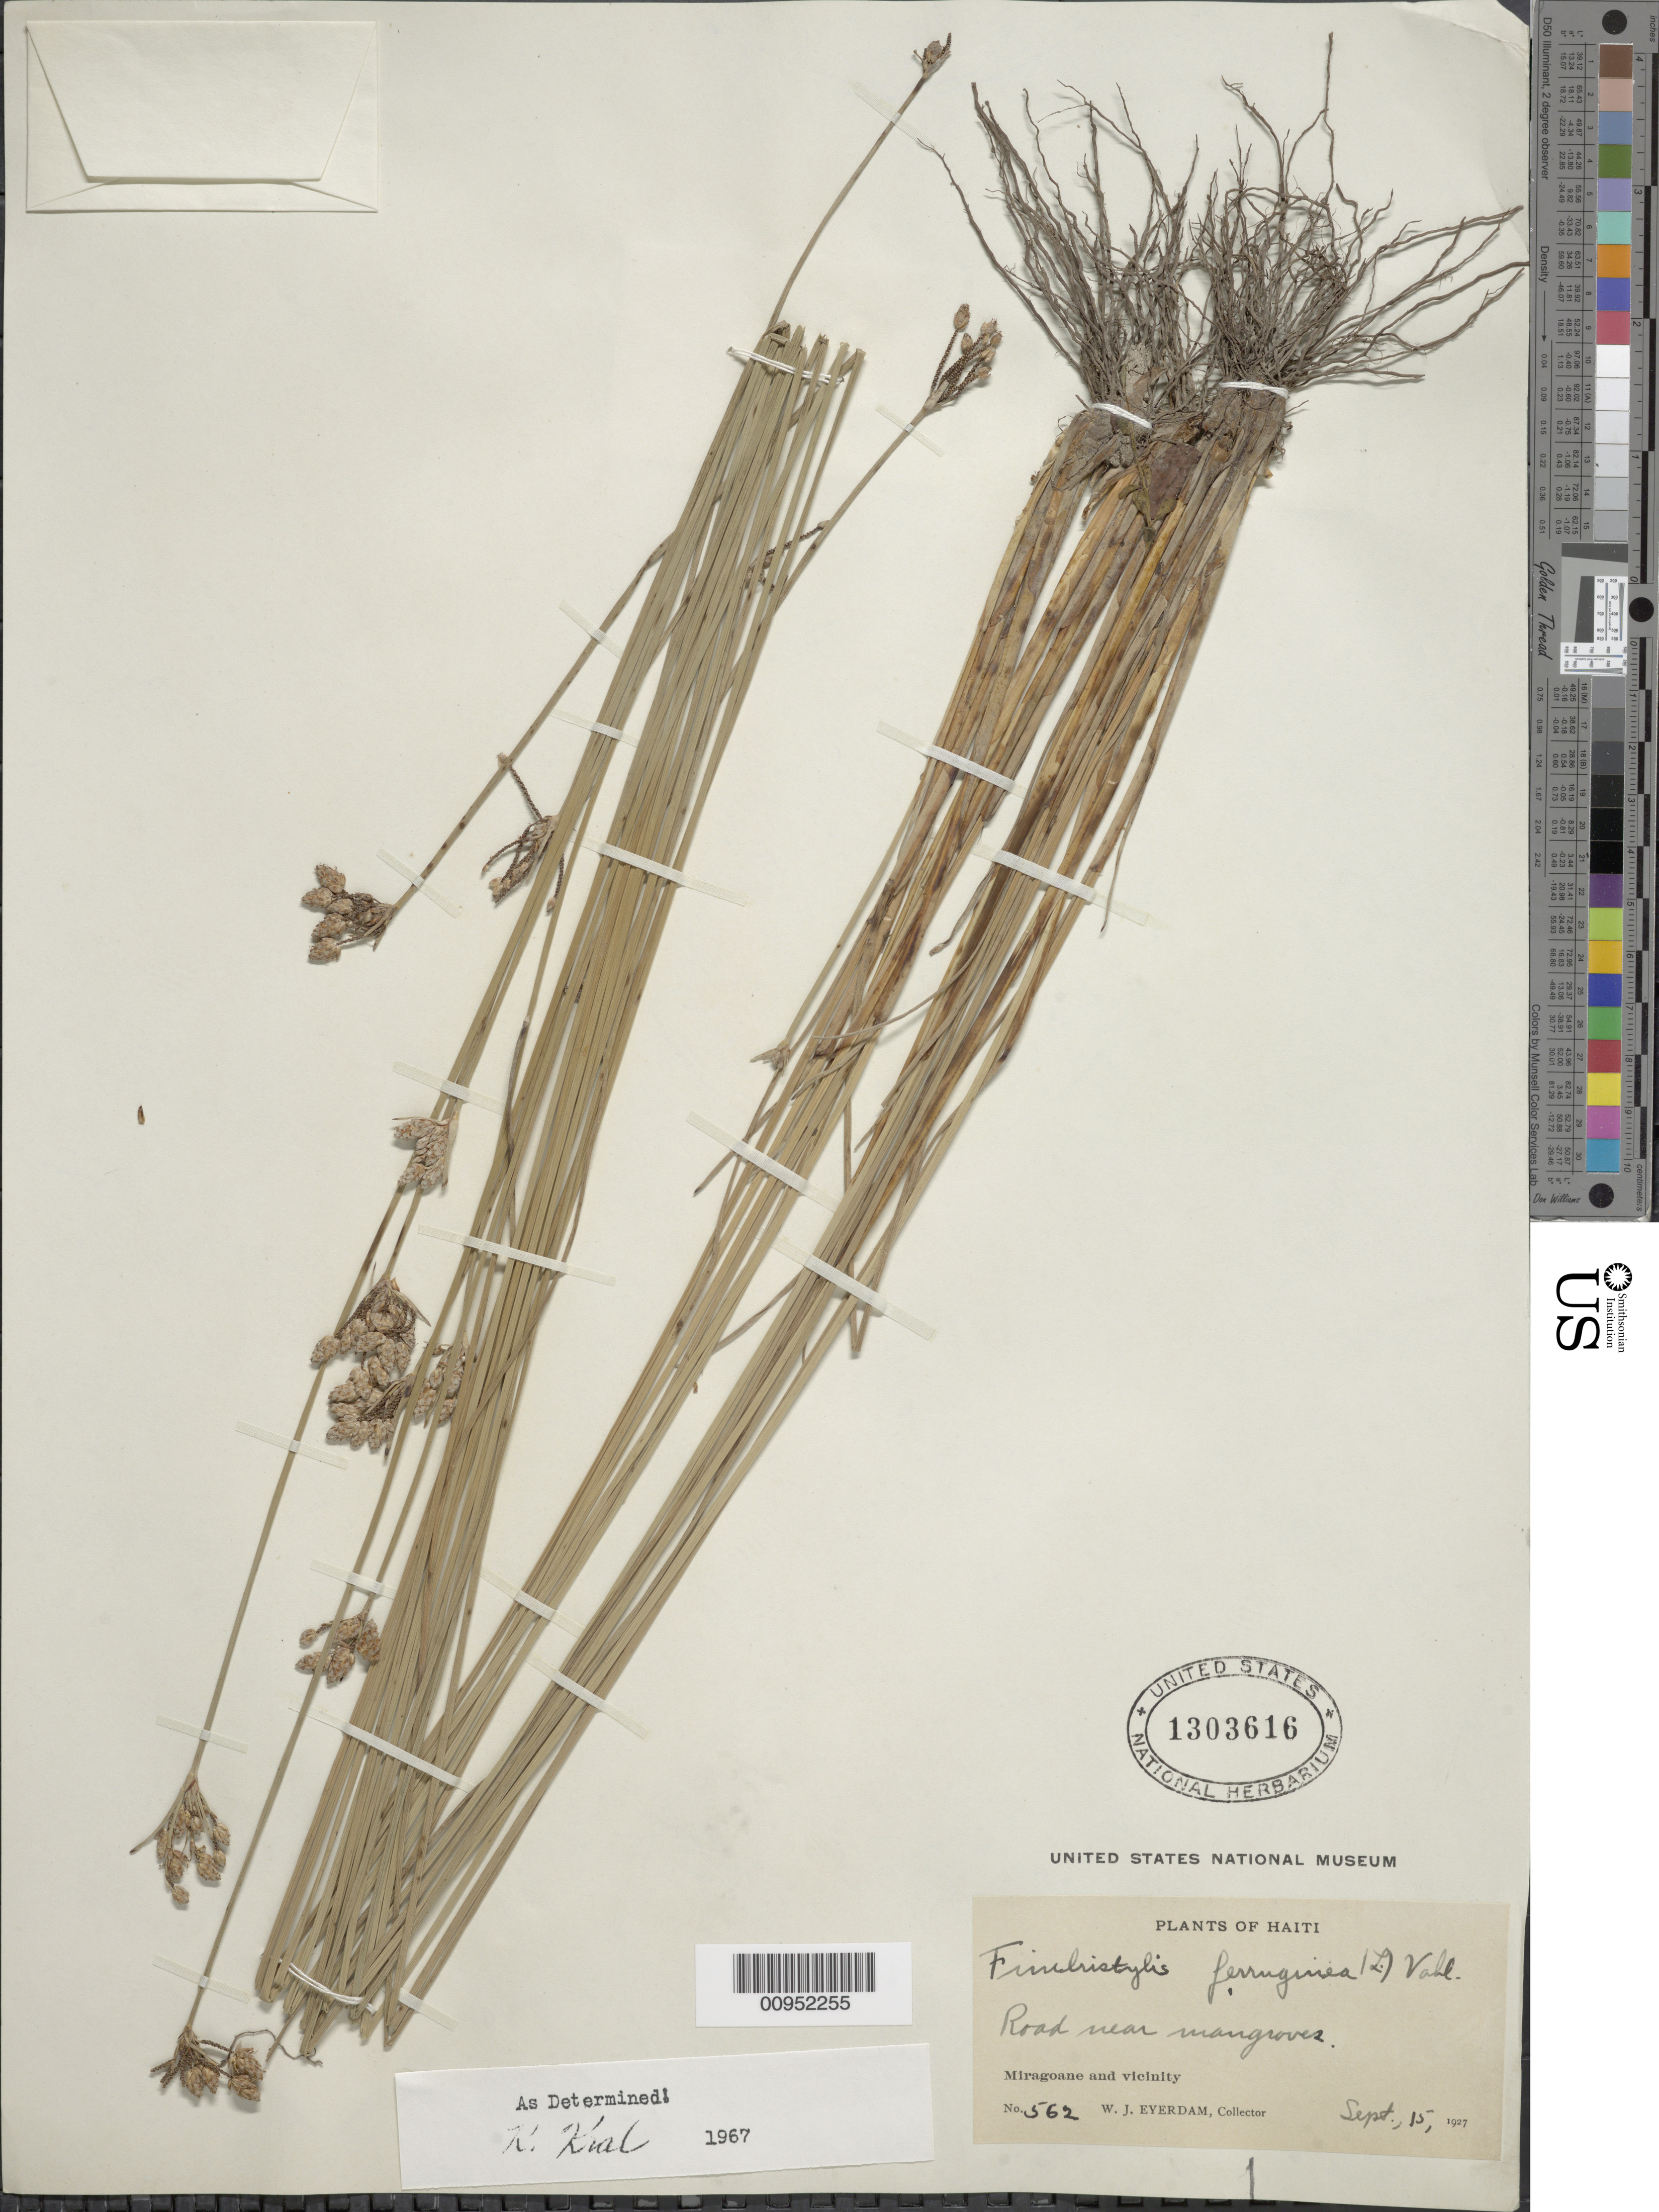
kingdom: Plantae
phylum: Tracheophyta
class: Liliopsida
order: Poales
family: Cyperaceae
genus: Fimbristylis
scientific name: Fimbristylis ferruginea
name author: (L.) Vahl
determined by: Kral, Robert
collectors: W. Everdam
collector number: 562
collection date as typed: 15 Sep 1927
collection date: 1927-09-15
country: Haiti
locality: Miragoane and vicinity, road near mangroves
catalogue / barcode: US 1303616